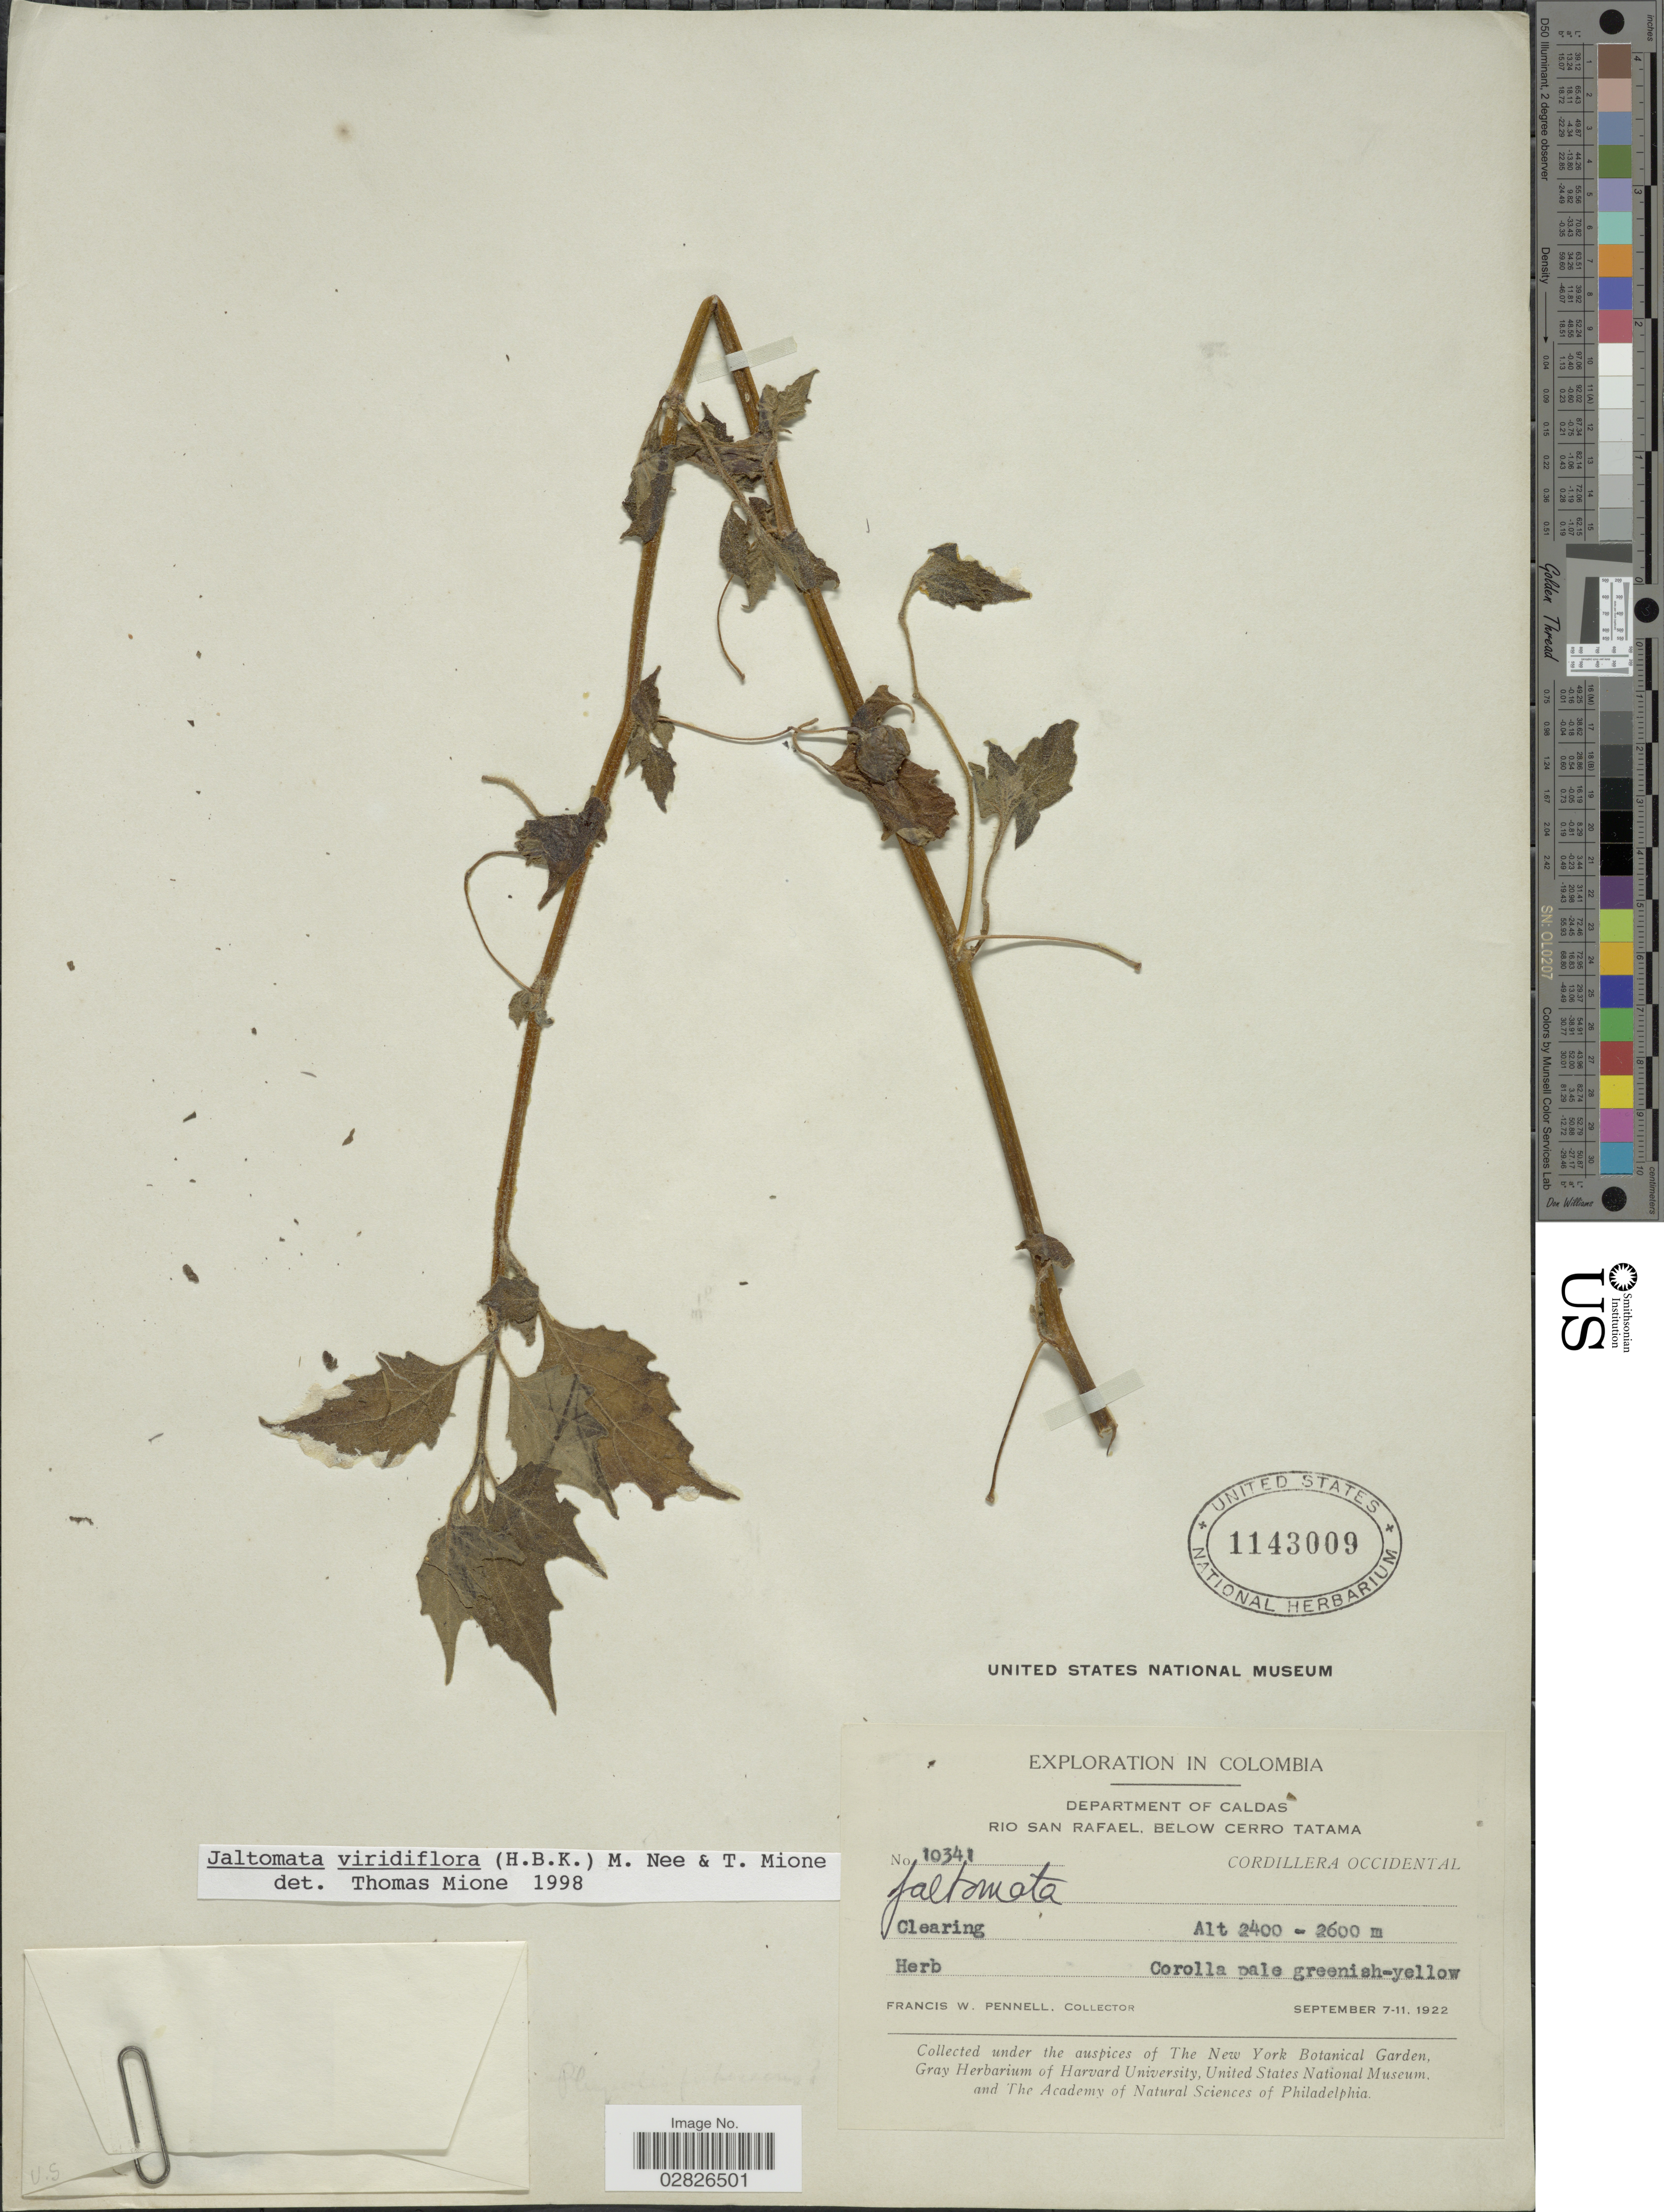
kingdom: Plantae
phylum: Tracheophyta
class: Magnoliopsida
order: Solanales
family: Solanaceae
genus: Jaltomata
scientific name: Jaltomata virdiflora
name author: (Kunth) M. Nee & Mione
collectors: F. W. Pennell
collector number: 10341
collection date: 1922-09-07/1922-09-11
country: Colombia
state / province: Caldas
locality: Department of Caldas, Rio San Rafael, Below Cerro Tatama, Cordillera Occidental.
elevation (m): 2400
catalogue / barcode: US 1143009